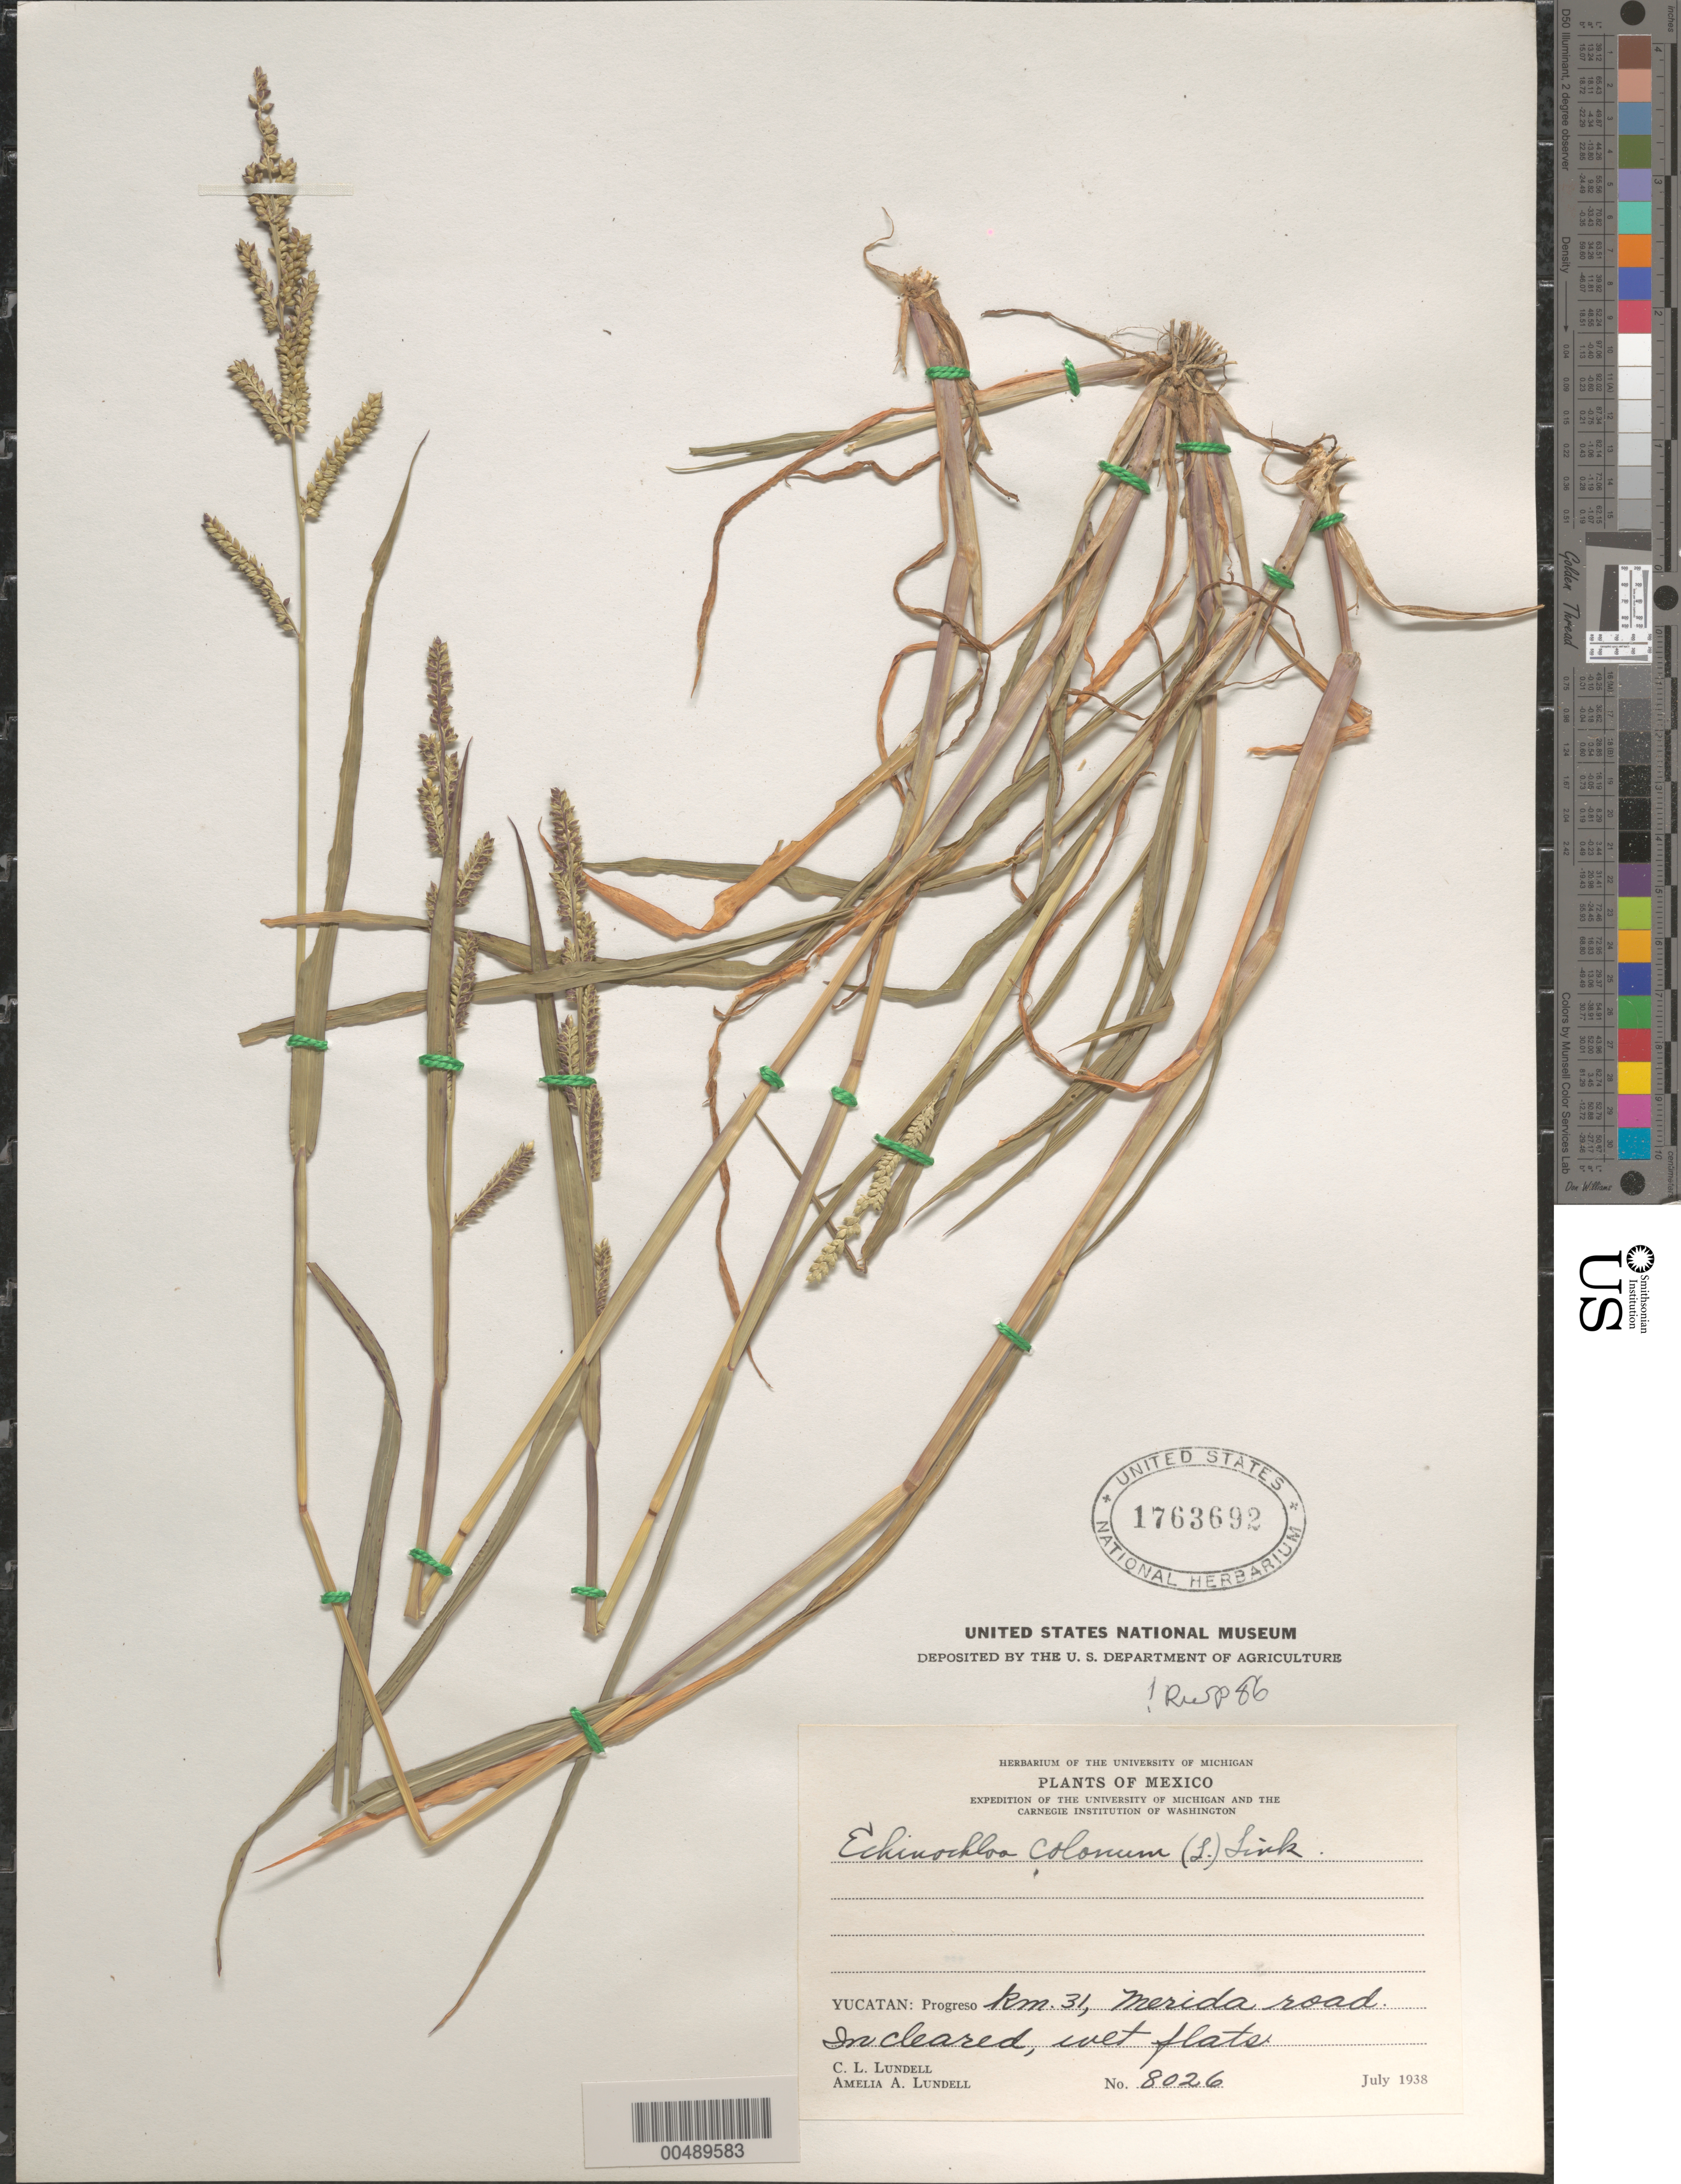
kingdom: Plantae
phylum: Tracheophyta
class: Liliopsida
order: Poales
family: Poaceae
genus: Echinochloa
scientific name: Echinochloa colona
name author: (L.) Link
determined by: Pohl, R. W.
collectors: C. L. Lundell & A. A. Lundell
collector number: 8026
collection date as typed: Jul 1938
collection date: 1938-07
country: Mexico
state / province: Yucatan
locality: Progreso, KM 31, Merida rd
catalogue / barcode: US 1763692